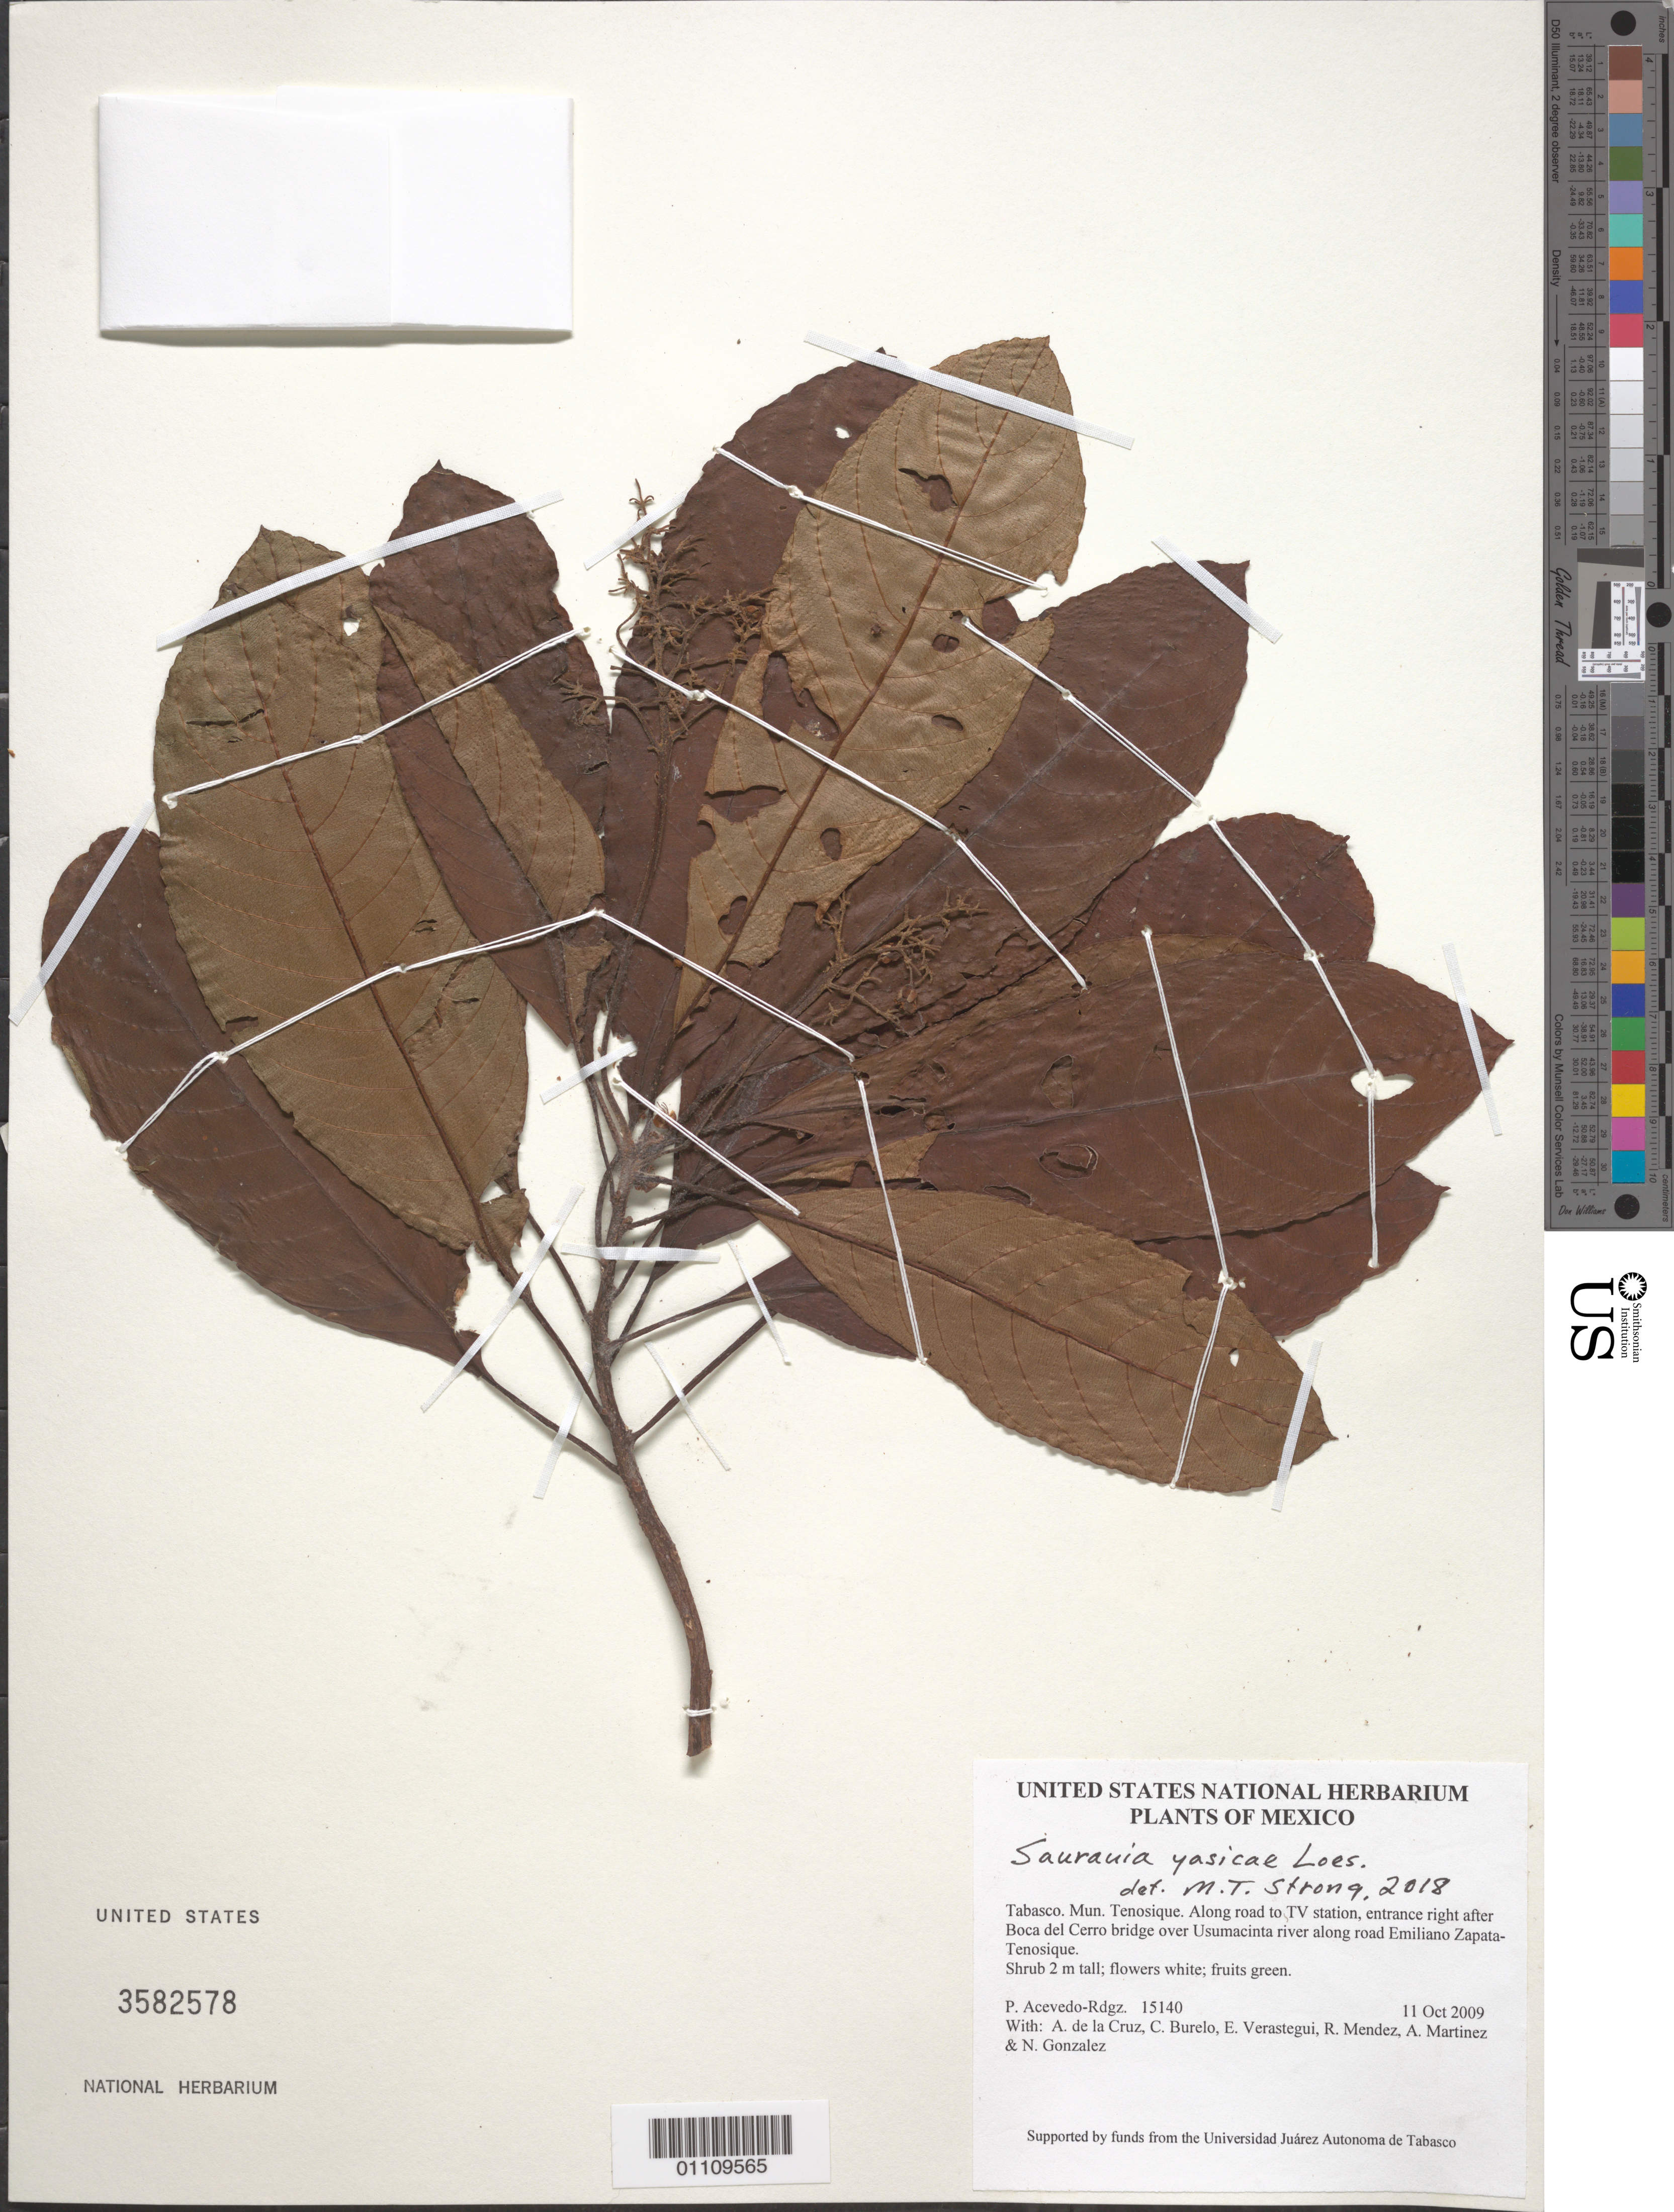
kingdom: Plantae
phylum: Tracheophyta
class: Magnoliopsida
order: Ericales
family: Actinidiaceae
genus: Saurauia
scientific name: Saurauia yasicae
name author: Loes.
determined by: Strong, Mark T., (BOT), Smithsonian Institution - National Museum of Natural History (UNITED STATES)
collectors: P. Acevedo-Rodr., A. de la Cruz, C. Burelo, E. Verastegui, R. Mendez & A. Martinez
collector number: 15140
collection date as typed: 11 Oct 2009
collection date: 2009-10-11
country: Mexico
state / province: Tabasco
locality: Mun. Tenosique. Along road to TV station, entrance right after Boca del Cerro bridge over Usumacinta river along road Emiliano Zapata-Tenosique.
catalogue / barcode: US 3582578